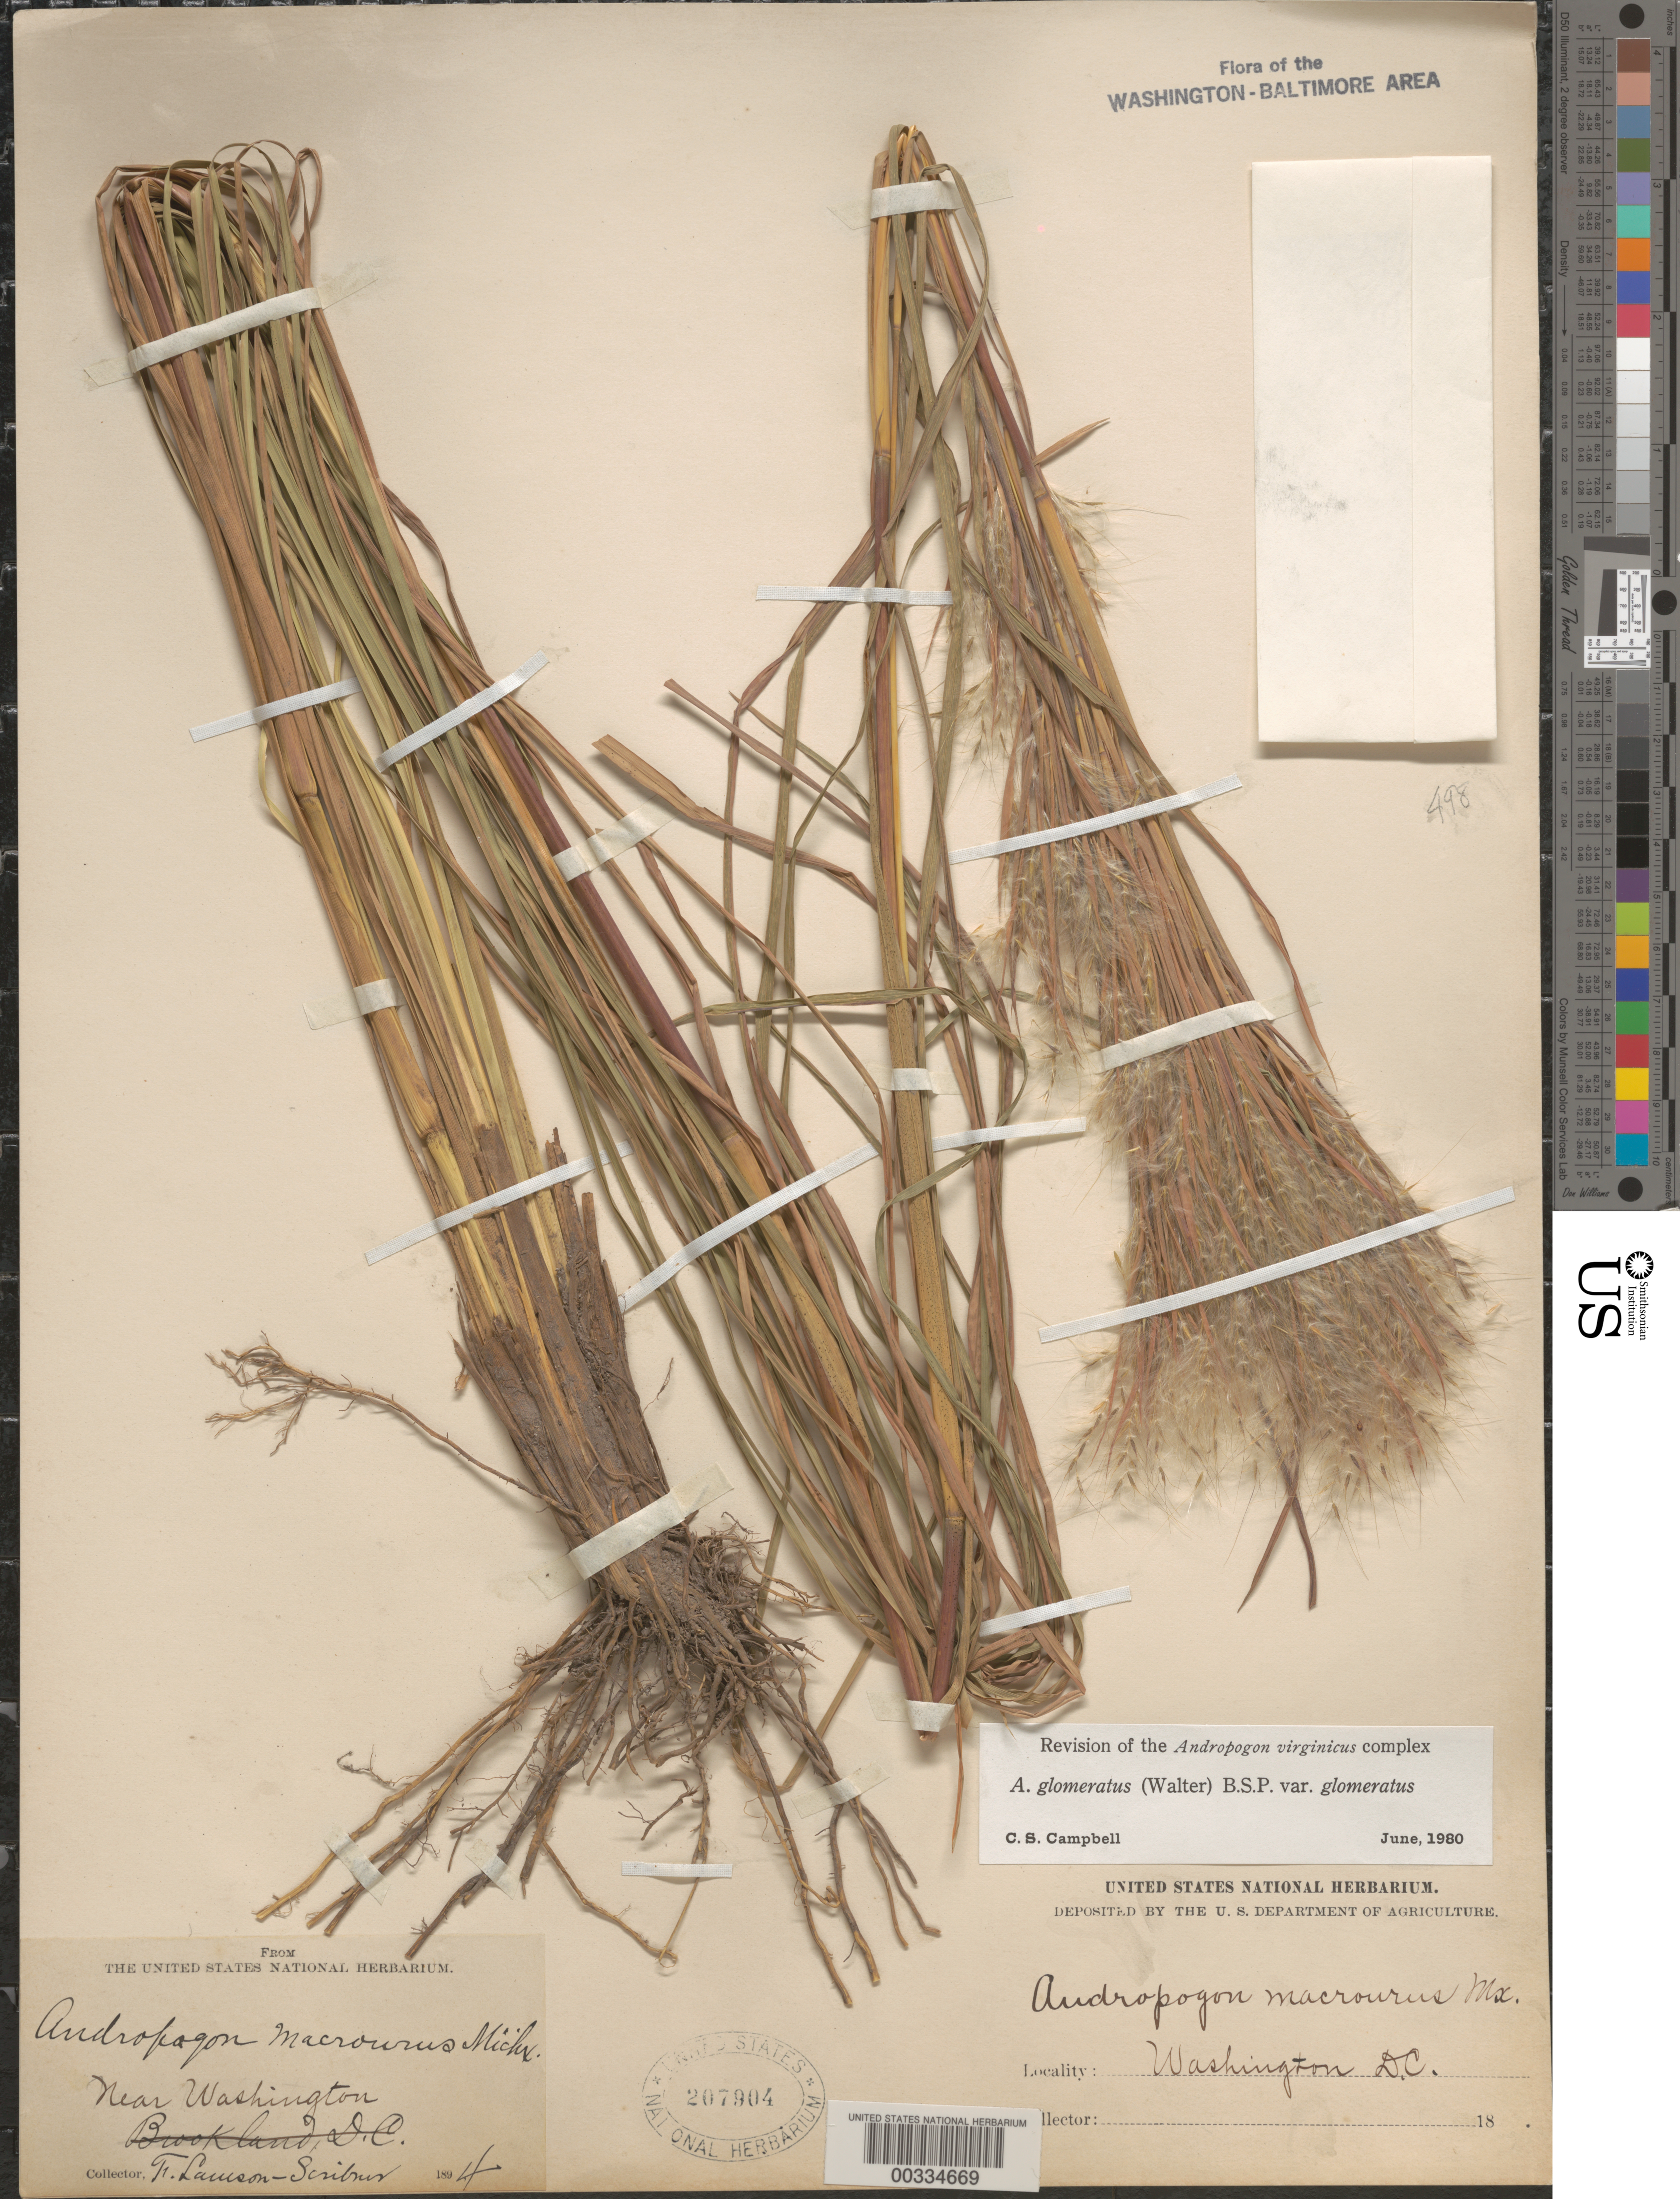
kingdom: Plantae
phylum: Tracheophyta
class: Liliopsida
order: Poales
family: Poaceae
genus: Andropogon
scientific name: Andropogon glomeratus var. glomeratus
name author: (Walter) Britton, Stearns & Poggenb.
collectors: F. L. Scribner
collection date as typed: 1894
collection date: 1894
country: United States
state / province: District of Columbia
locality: Near Washington DC.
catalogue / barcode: US 207904